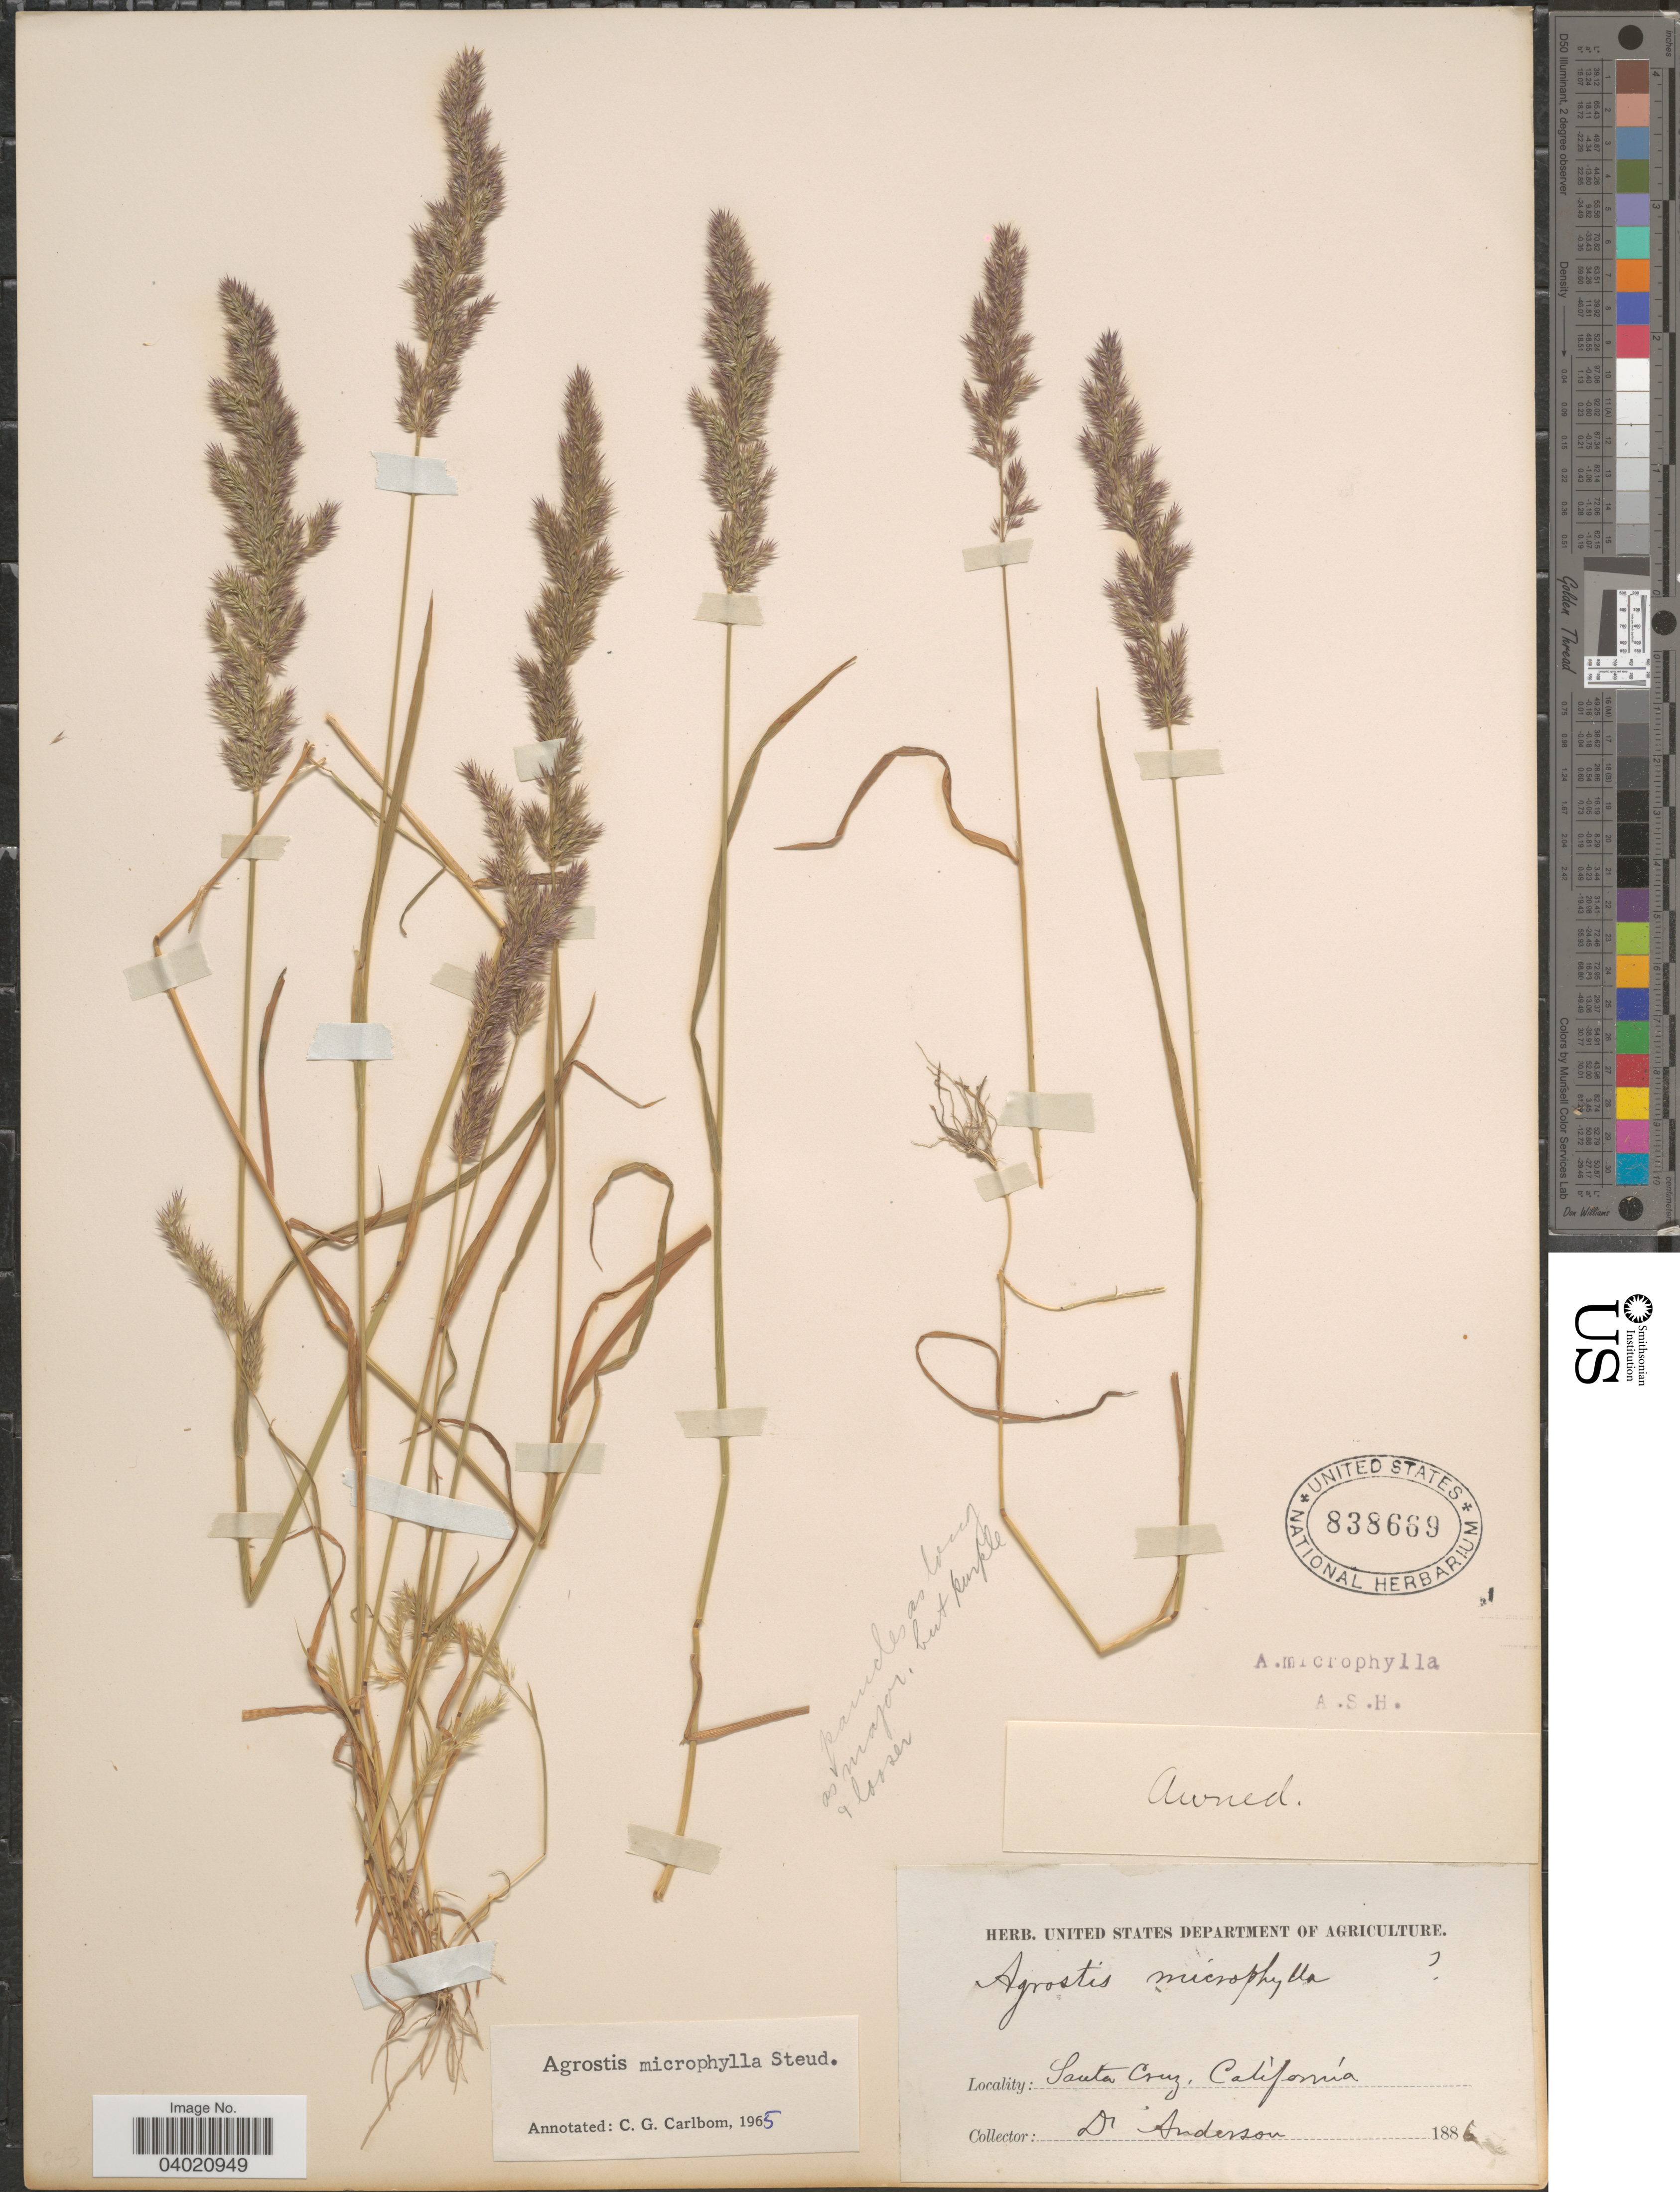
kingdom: Plantae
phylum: Tracheophyta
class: Liliopsida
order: Poales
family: Poaceae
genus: Agrostis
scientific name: Agrostis microphylla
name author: Steud.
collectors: -. Anderson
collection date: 1886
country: United States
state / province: California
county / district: Santa Cruz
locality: Santa Cruz.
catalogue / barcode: US 838669